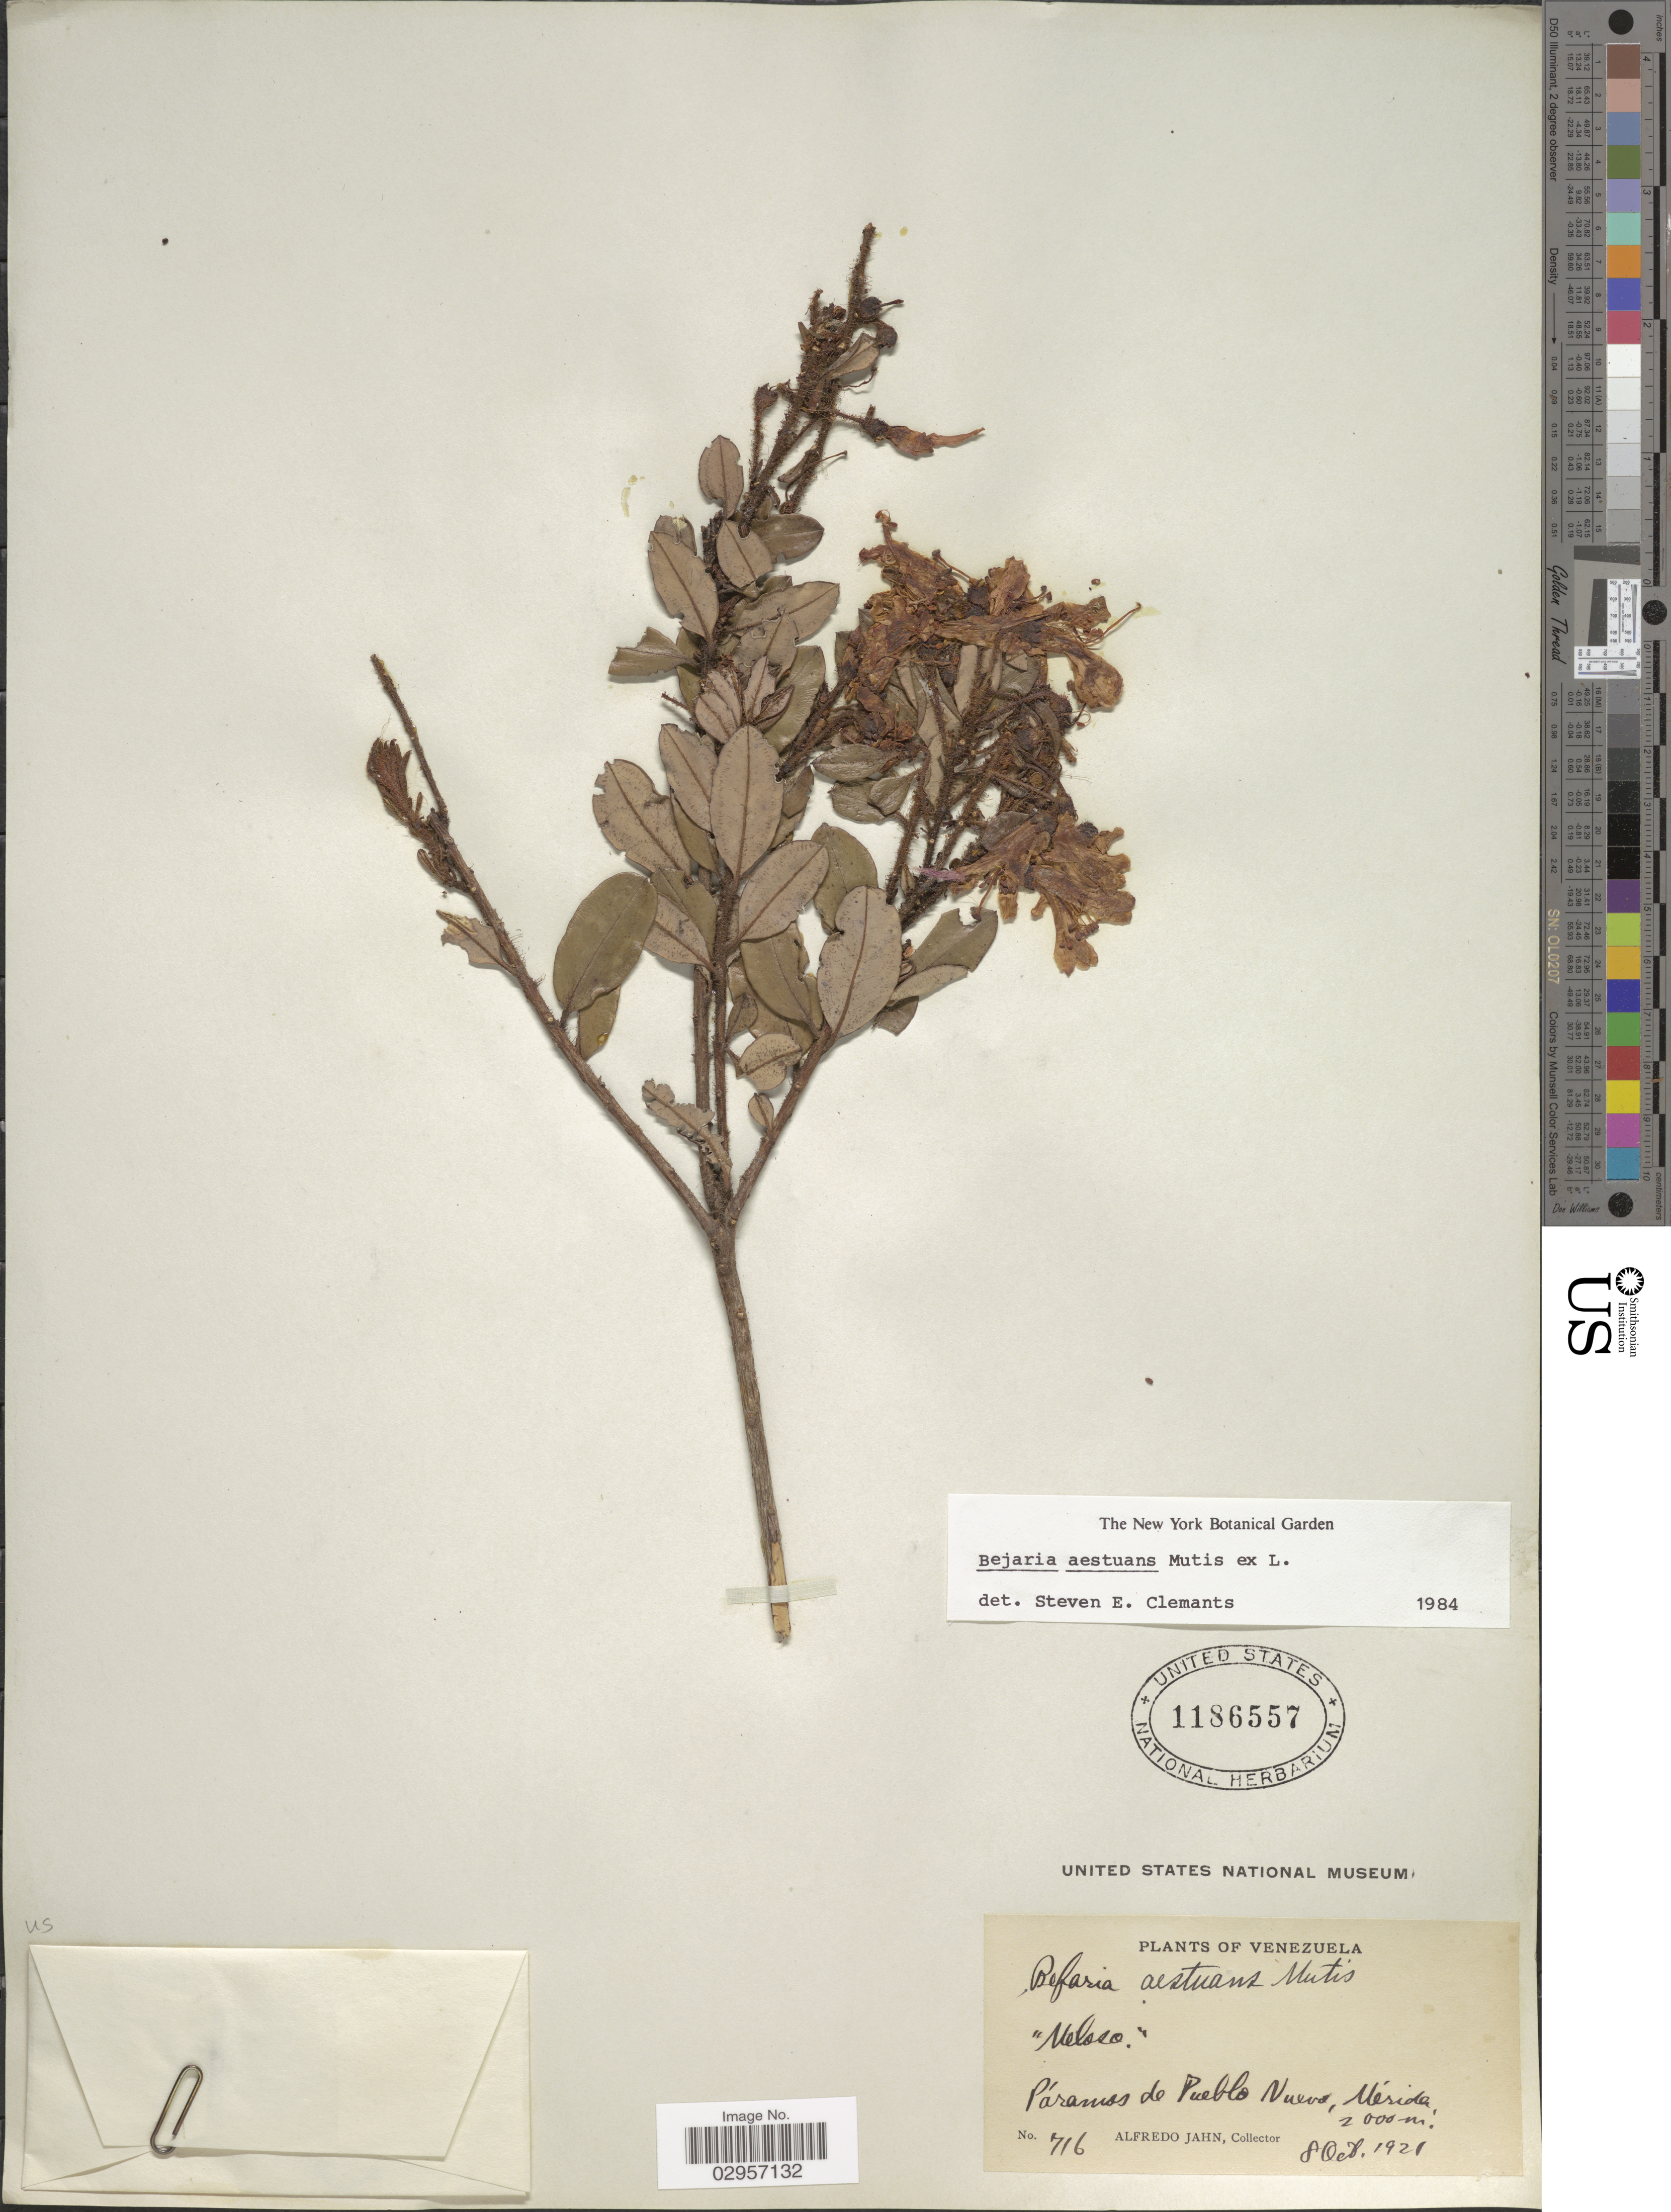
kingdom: Plantae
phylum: Tracheophyta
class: Magnoliopsida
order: Ericales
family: Ericaceae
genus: Befaria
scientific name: Befaria aestuans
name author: Mutis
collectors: A. Jahn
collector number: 716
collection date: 1921-10-08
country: Venezuela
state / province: Mérida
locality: Páramos de Pueblo Nuevo, Mérida.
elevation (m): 2000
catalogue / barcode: US 1186557